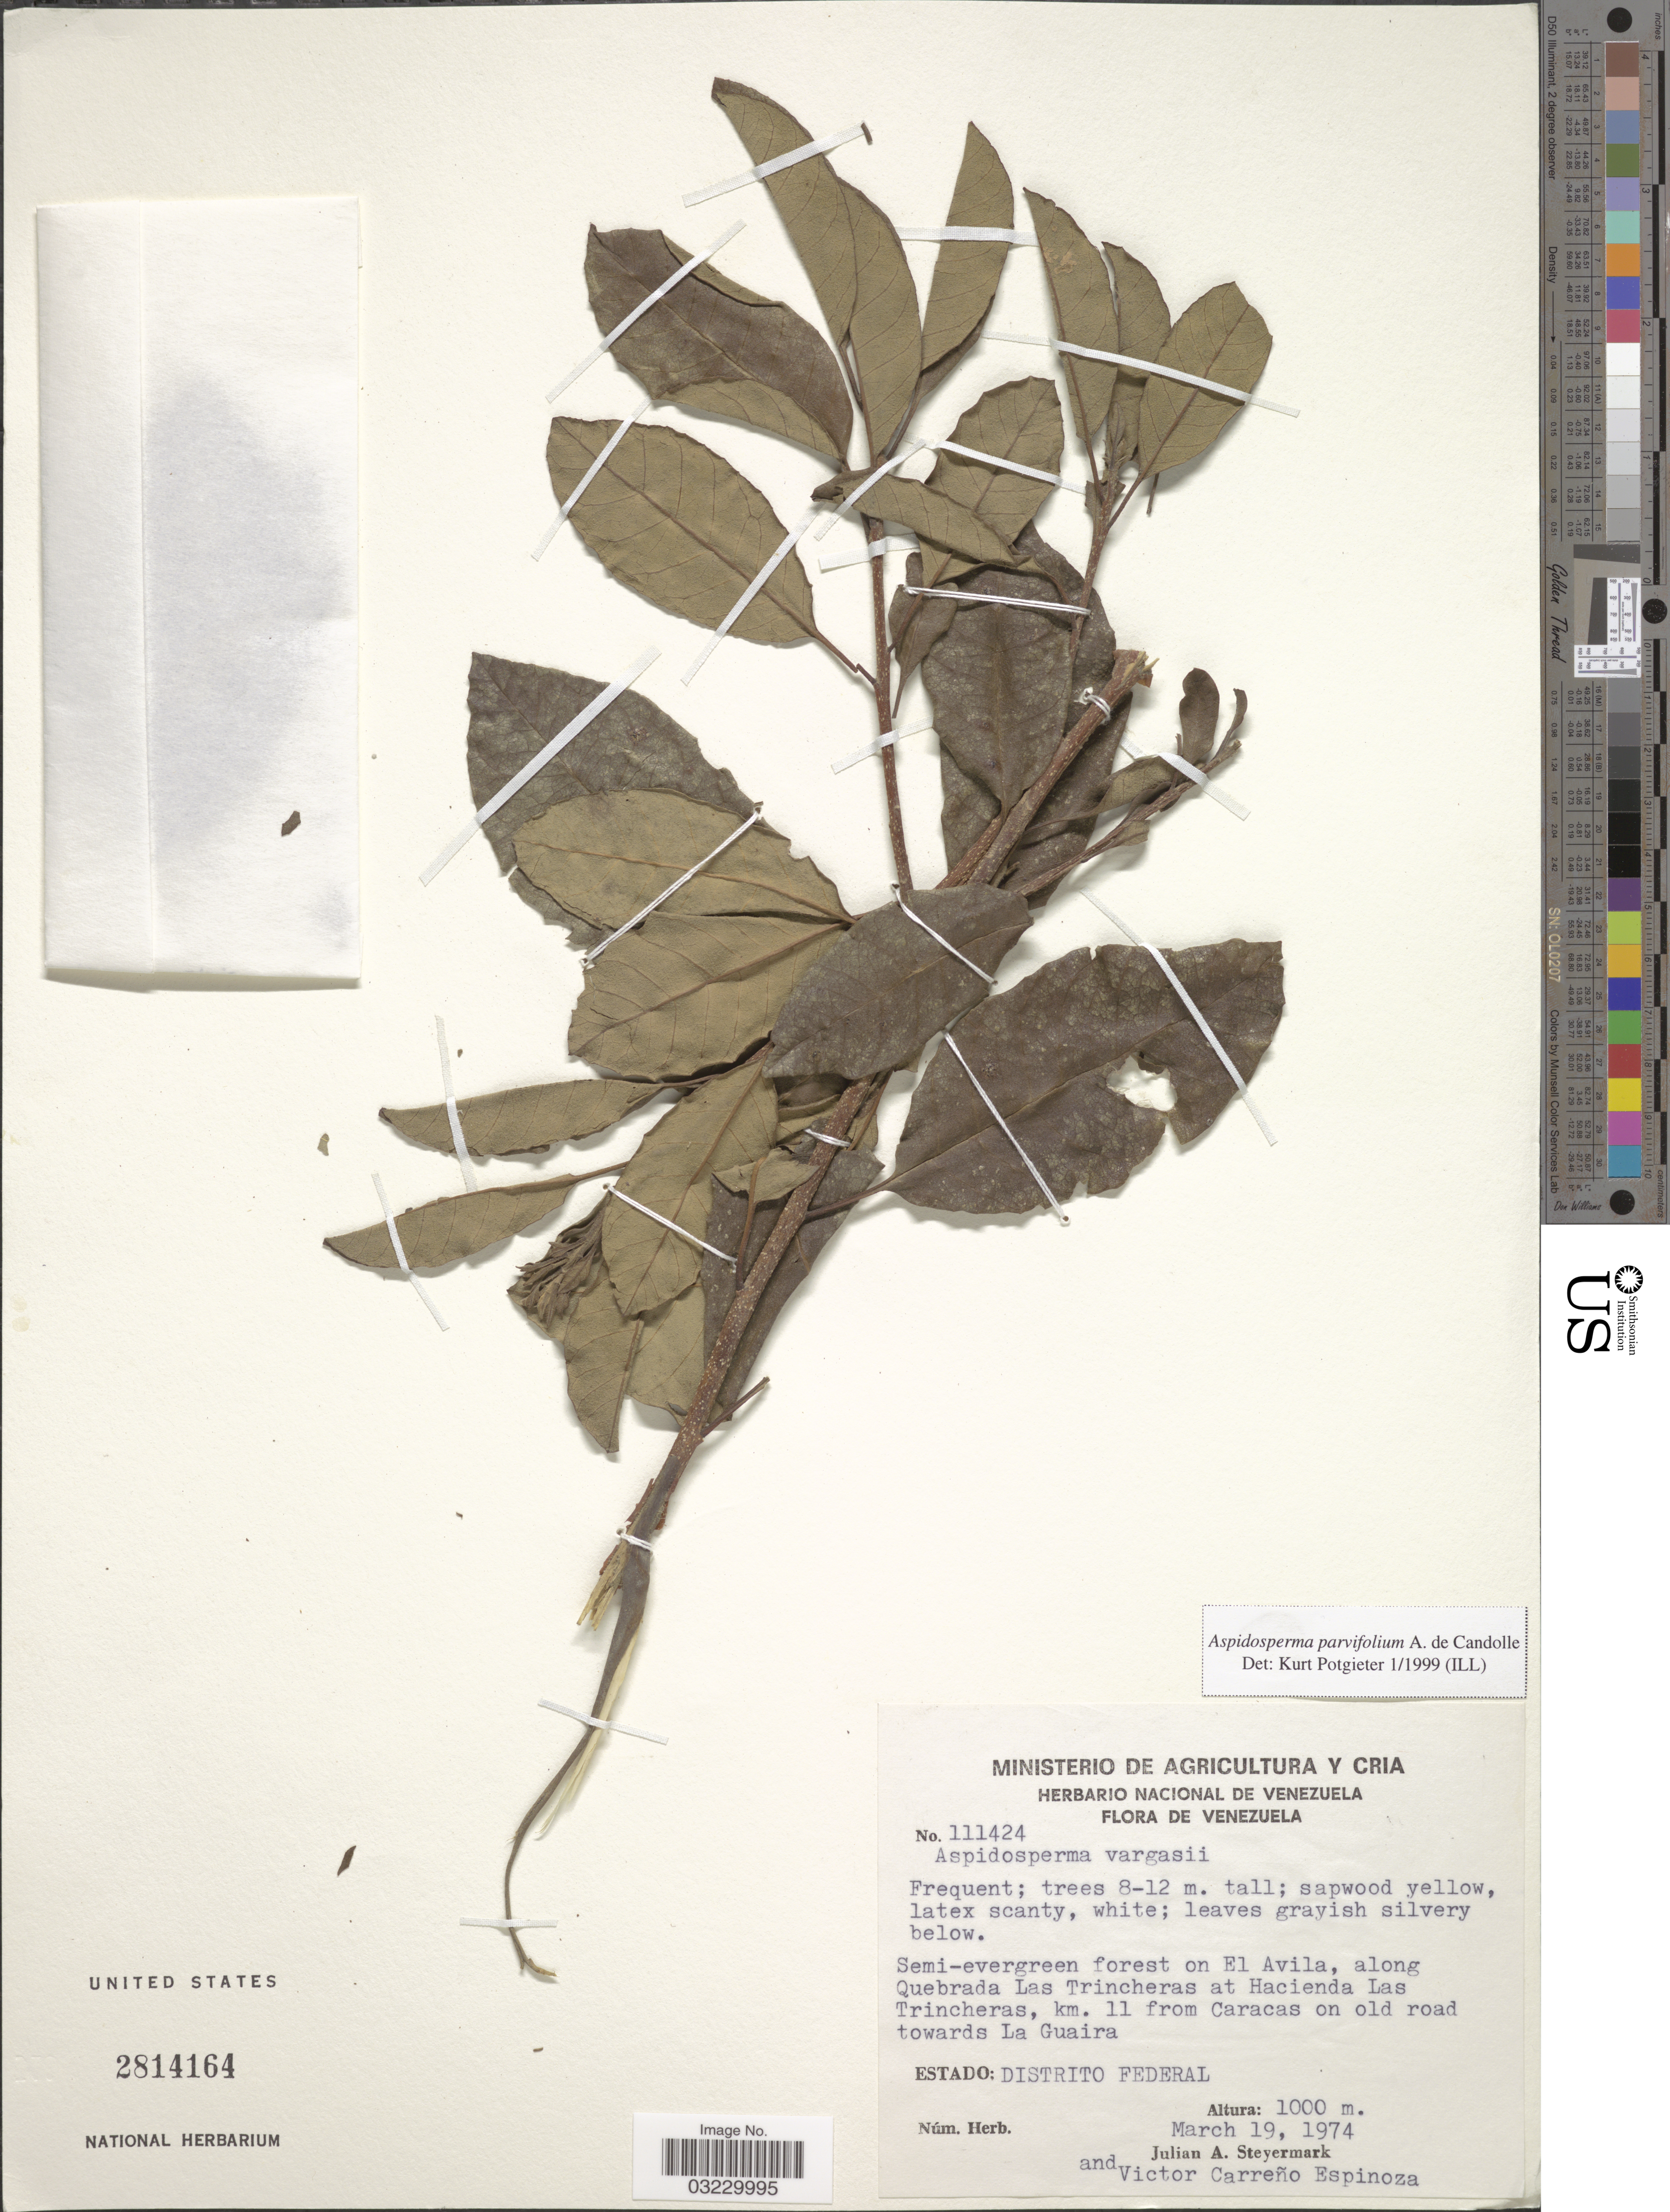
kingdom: Plantae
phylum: Tracheophyta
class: Magnoliopsida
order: Gentianales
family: Apocynaceae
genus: Aspidosperma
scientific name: Aspidosperma parvifolium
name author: A. DC.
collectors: J. Steyermark & V. Carreño E.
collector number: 111424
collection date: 1974-03-19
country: Venezuela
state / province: Miranda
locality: On El Avila, along Quebrada Las Trincheras at Hacienda Las Trincheras, km. 11 from Caracas on old road towards La Guaira. Estado: Distrito Federal.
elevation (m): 1000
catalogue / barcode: US 2814164